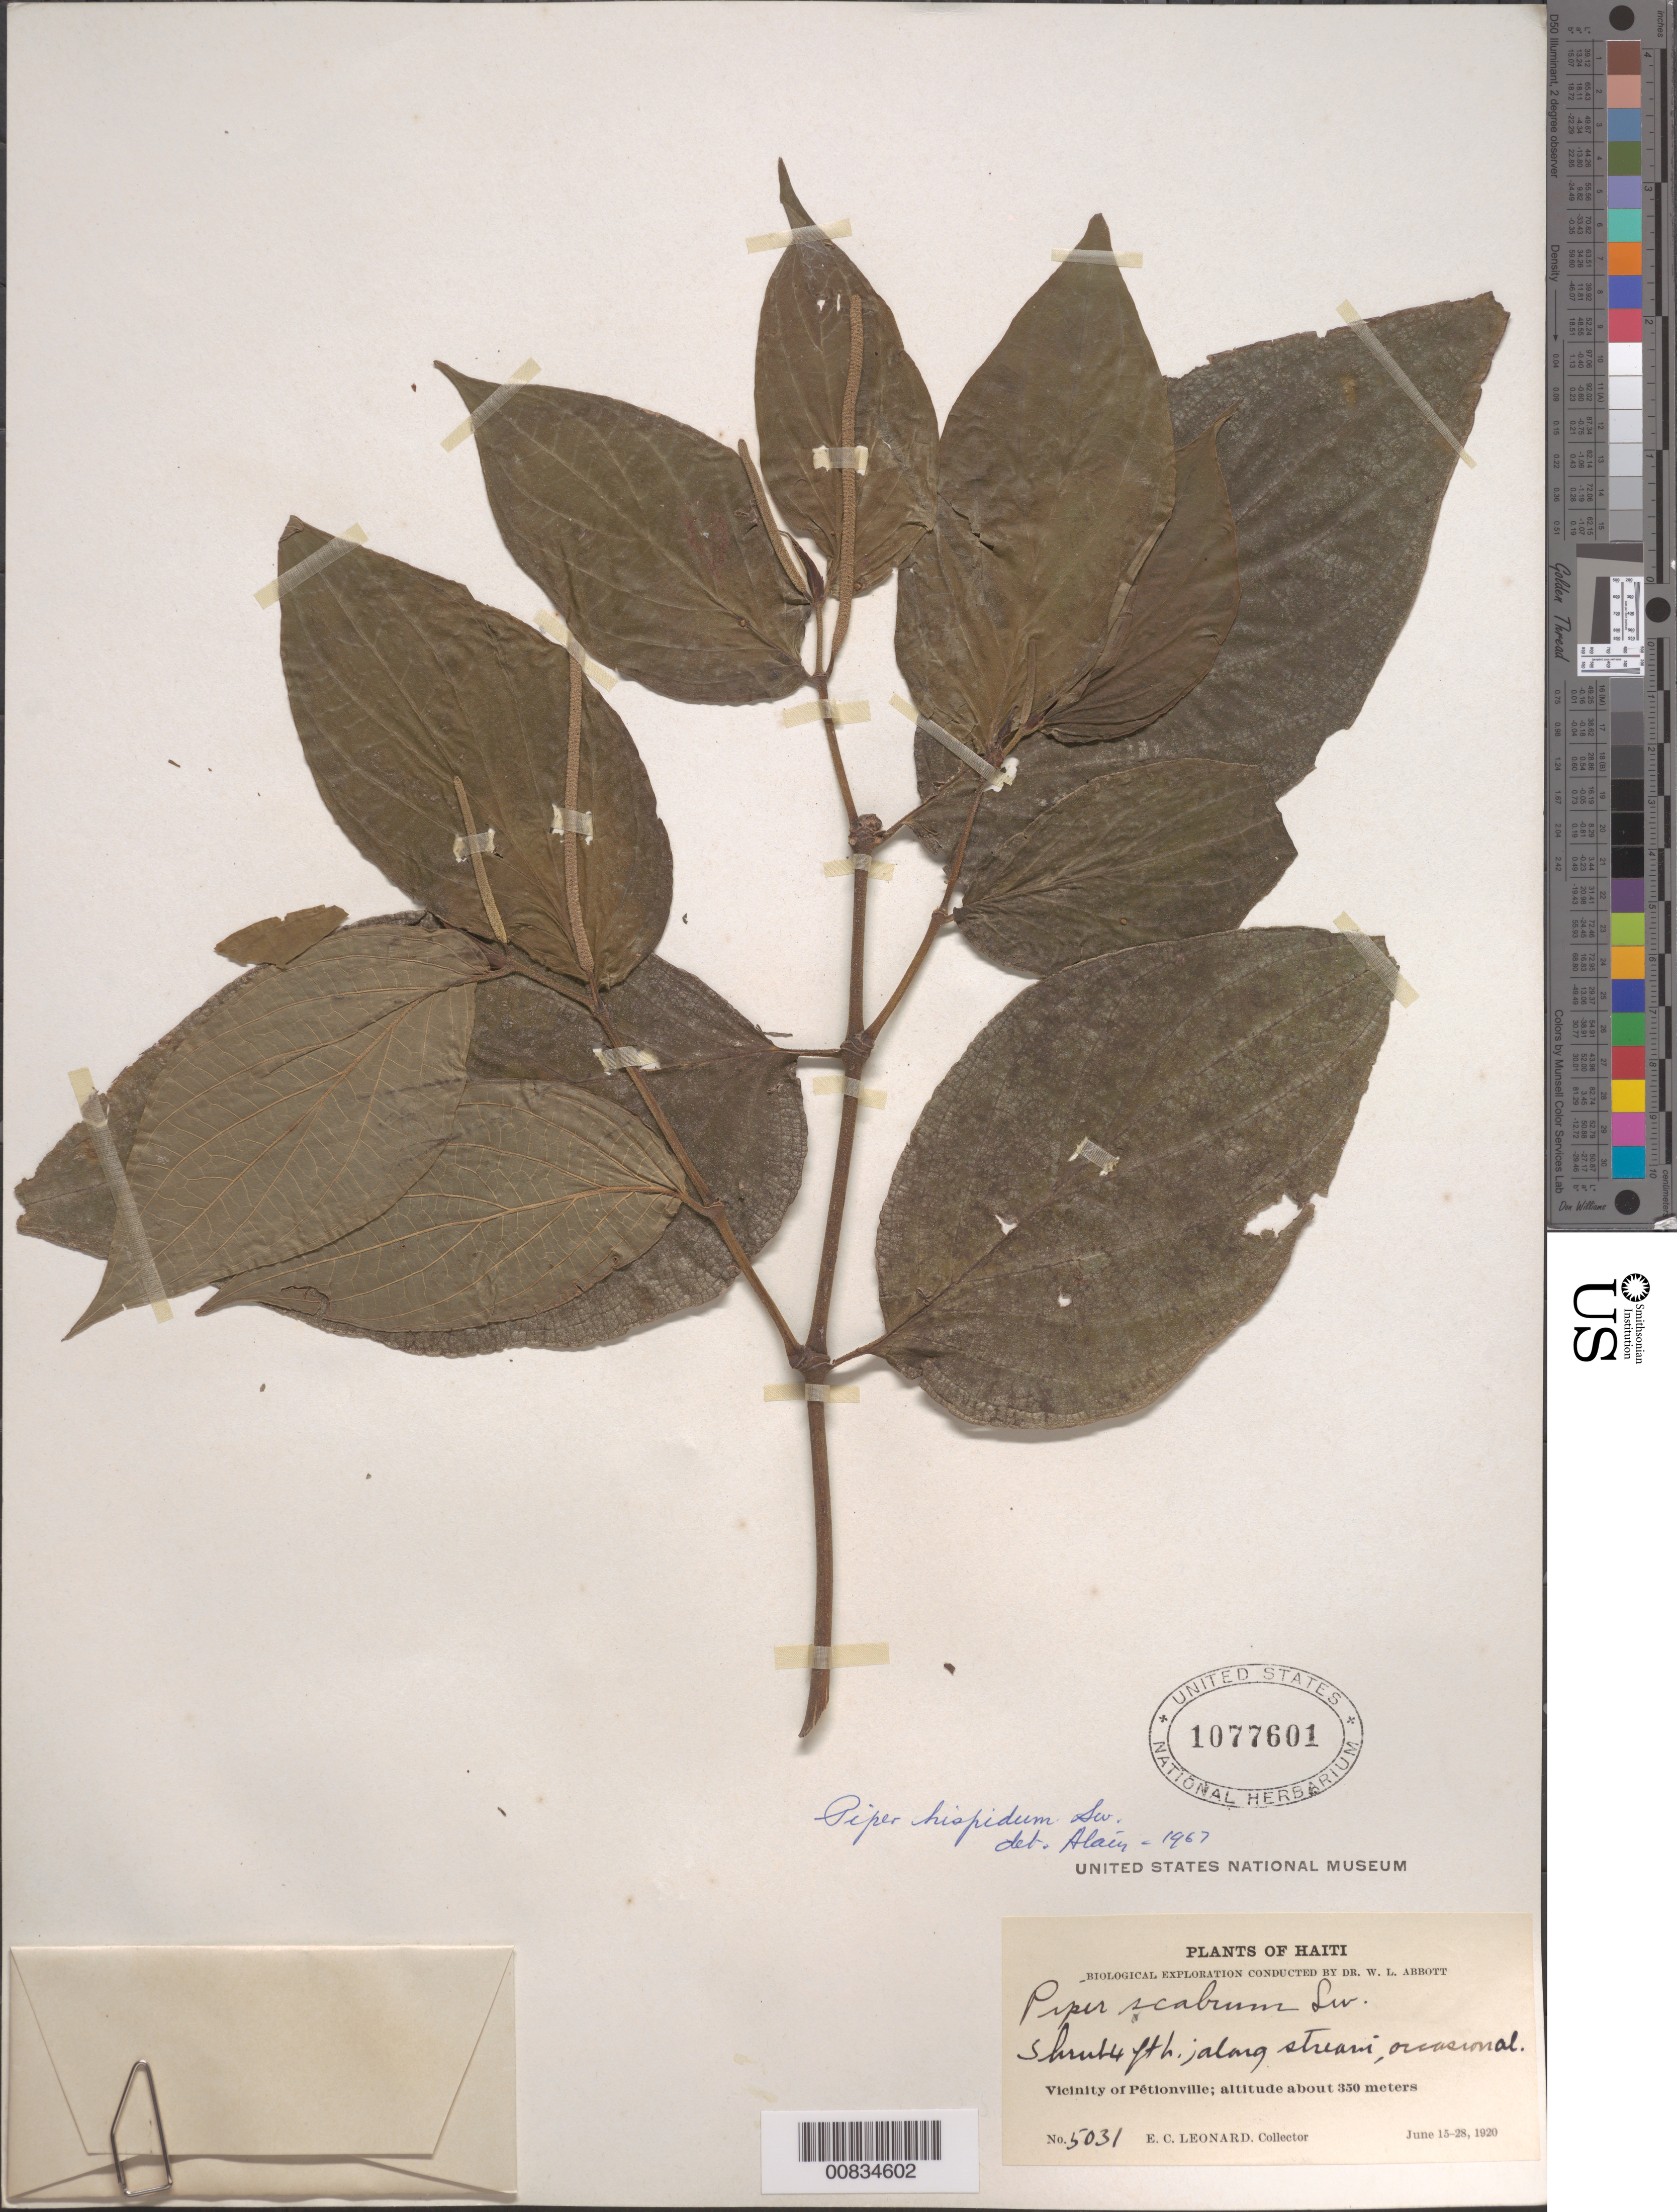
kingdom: Plantae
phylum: Tracheophyta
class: Magnoliopsida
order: Piperales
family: Piperaceae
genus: Piper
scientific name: Piper hispidum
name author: Sw.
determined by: Liogier, Alain H.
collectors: E. C. Leonard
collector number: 5031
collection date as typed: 15 Jun 1920 to 28 Jun 1920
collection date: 1920-06-15/1920-06-28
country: Haiti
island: Hispaniola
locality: Vicinity of Pétionville.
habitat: Along stream.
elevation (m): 350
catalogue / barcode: US 1077601